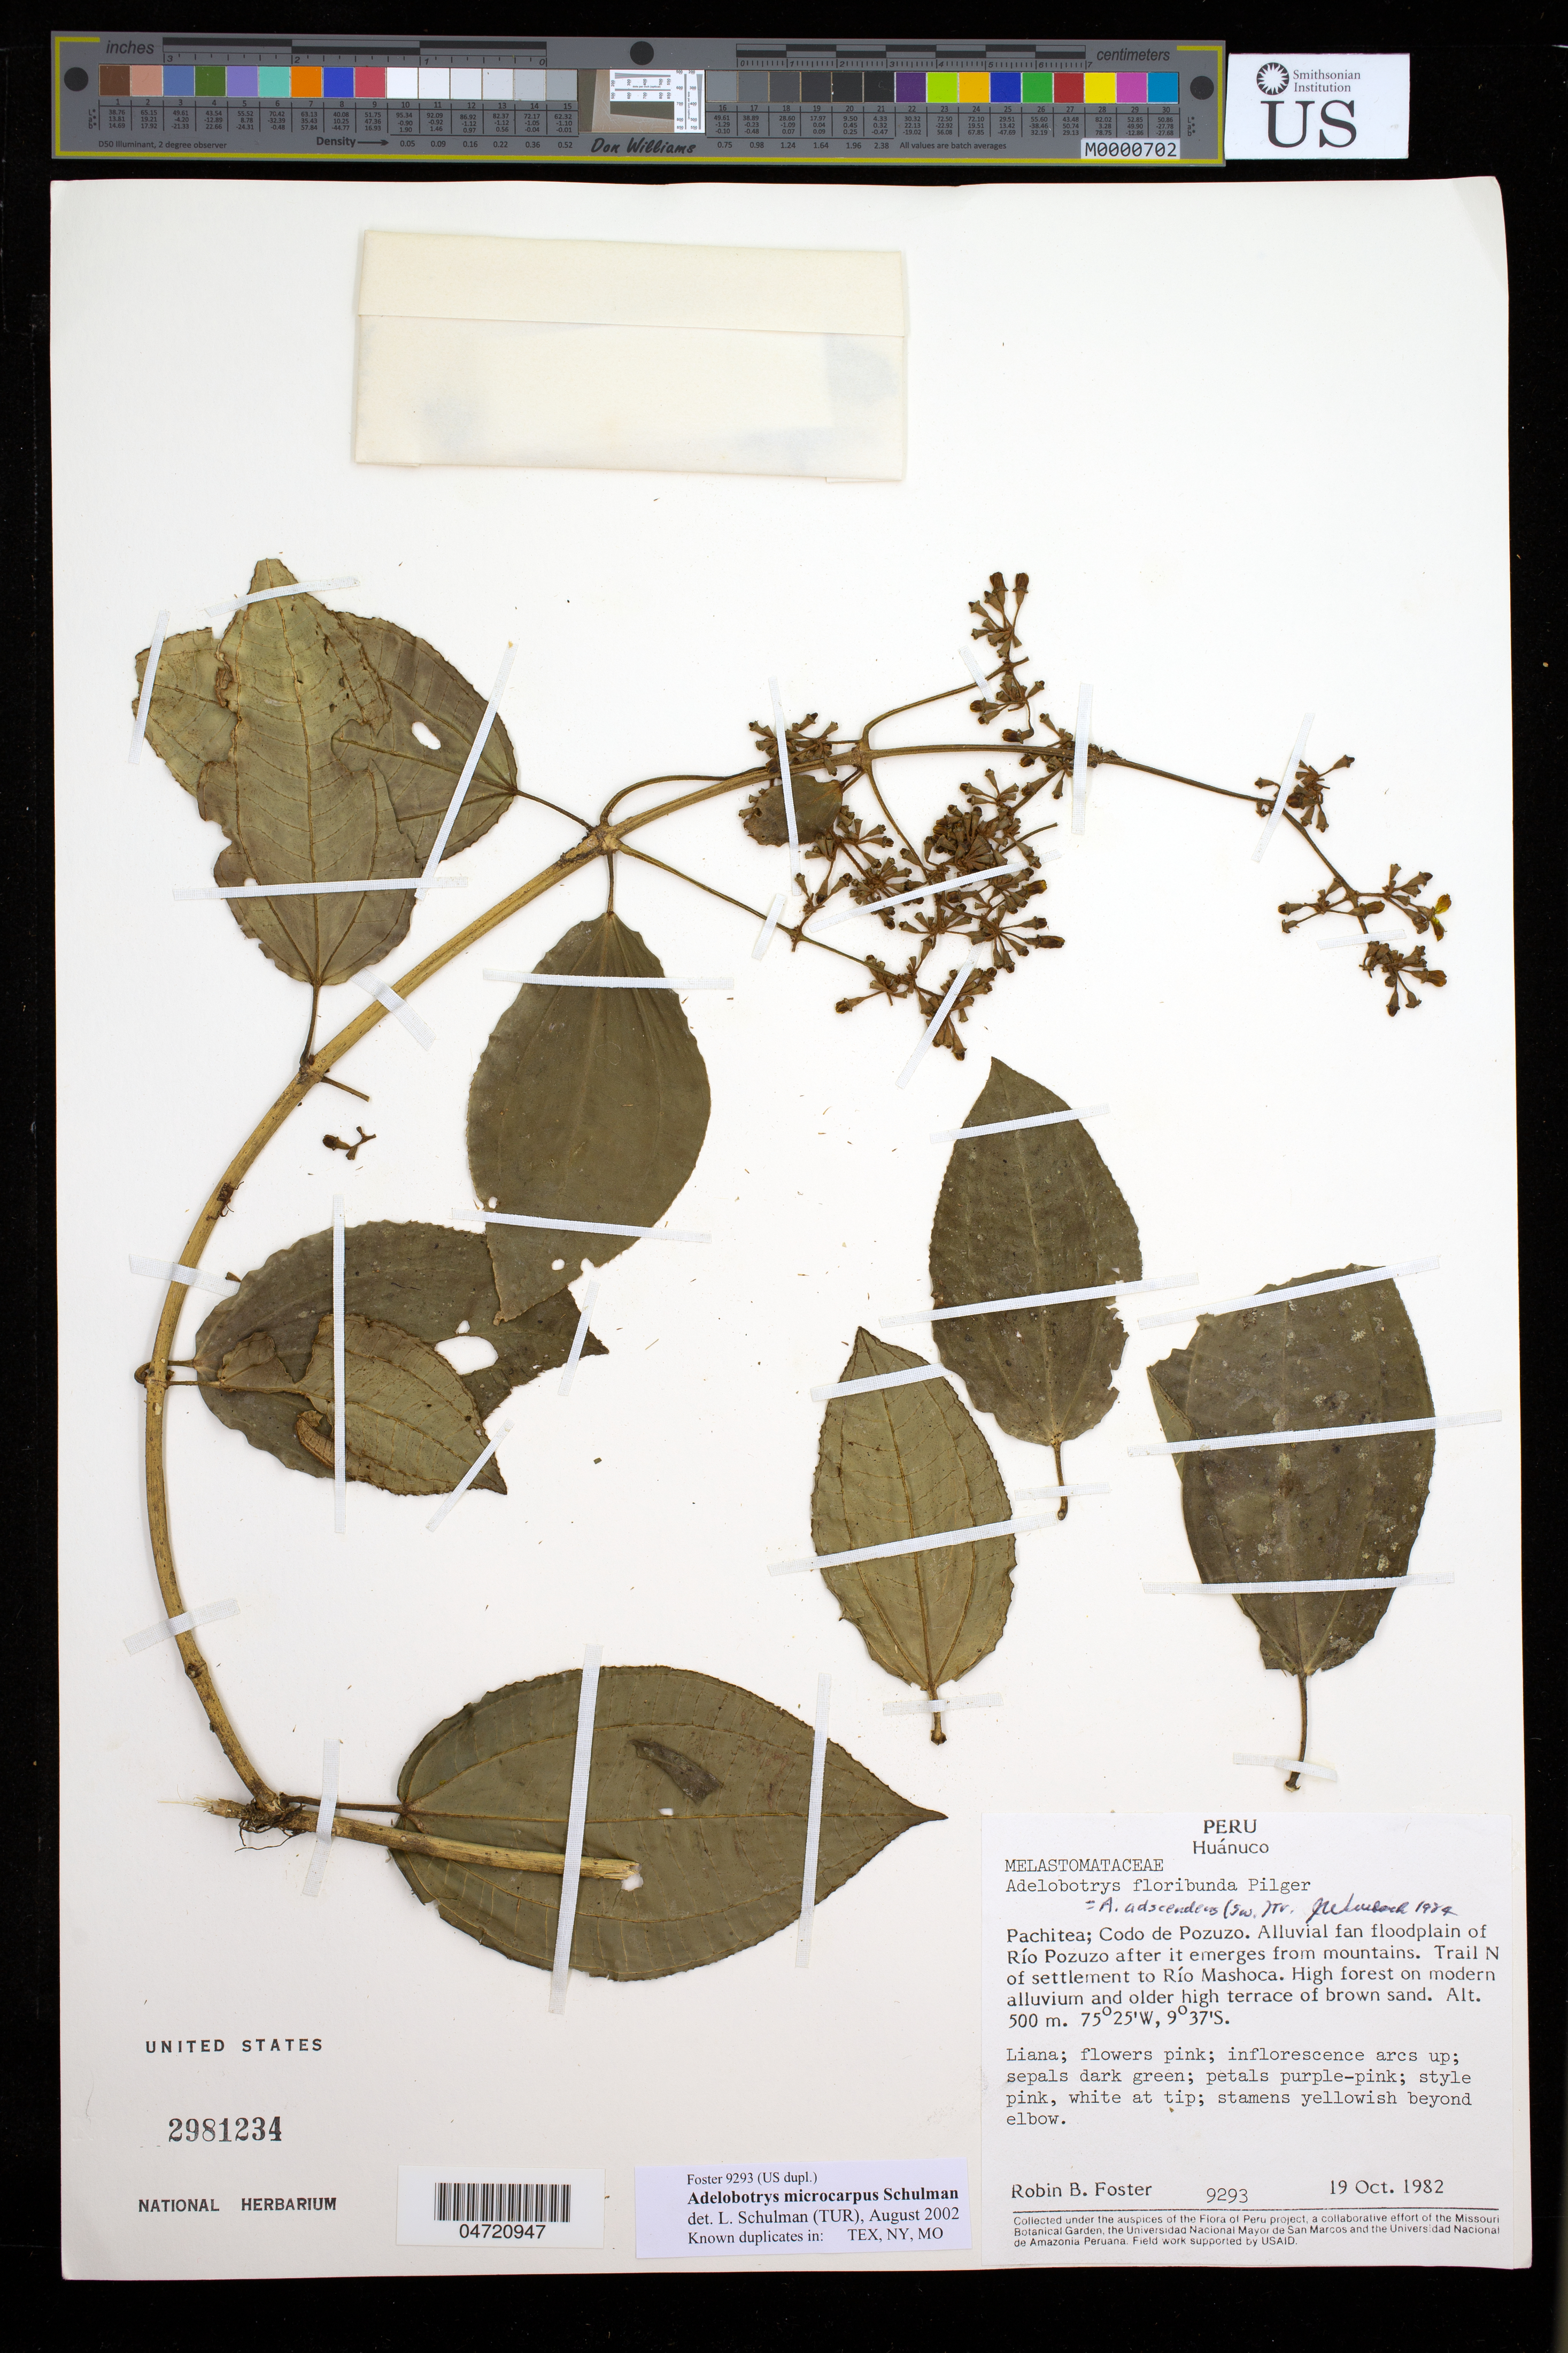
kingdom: Plantae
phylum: Tracheophyta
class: Magnoliopsida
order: Myrtales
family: Melastomataceae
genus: Adelobotrys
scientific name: Adelobotrys microcarpus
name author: Schulman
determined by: Schulman, Leif, (TUR), University of Turku (FINLAND)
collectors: R. B. Foster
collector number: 9293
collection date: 1982-10-19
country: Peru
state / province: Huánuco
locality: Pachitea; Codo de Pozuzo. Alluvial fan foodplain of Río Pozuzo after it emerges from mountains. Trail N of settlement to Río Mashoca.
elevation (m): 500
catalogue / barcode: US 2981234